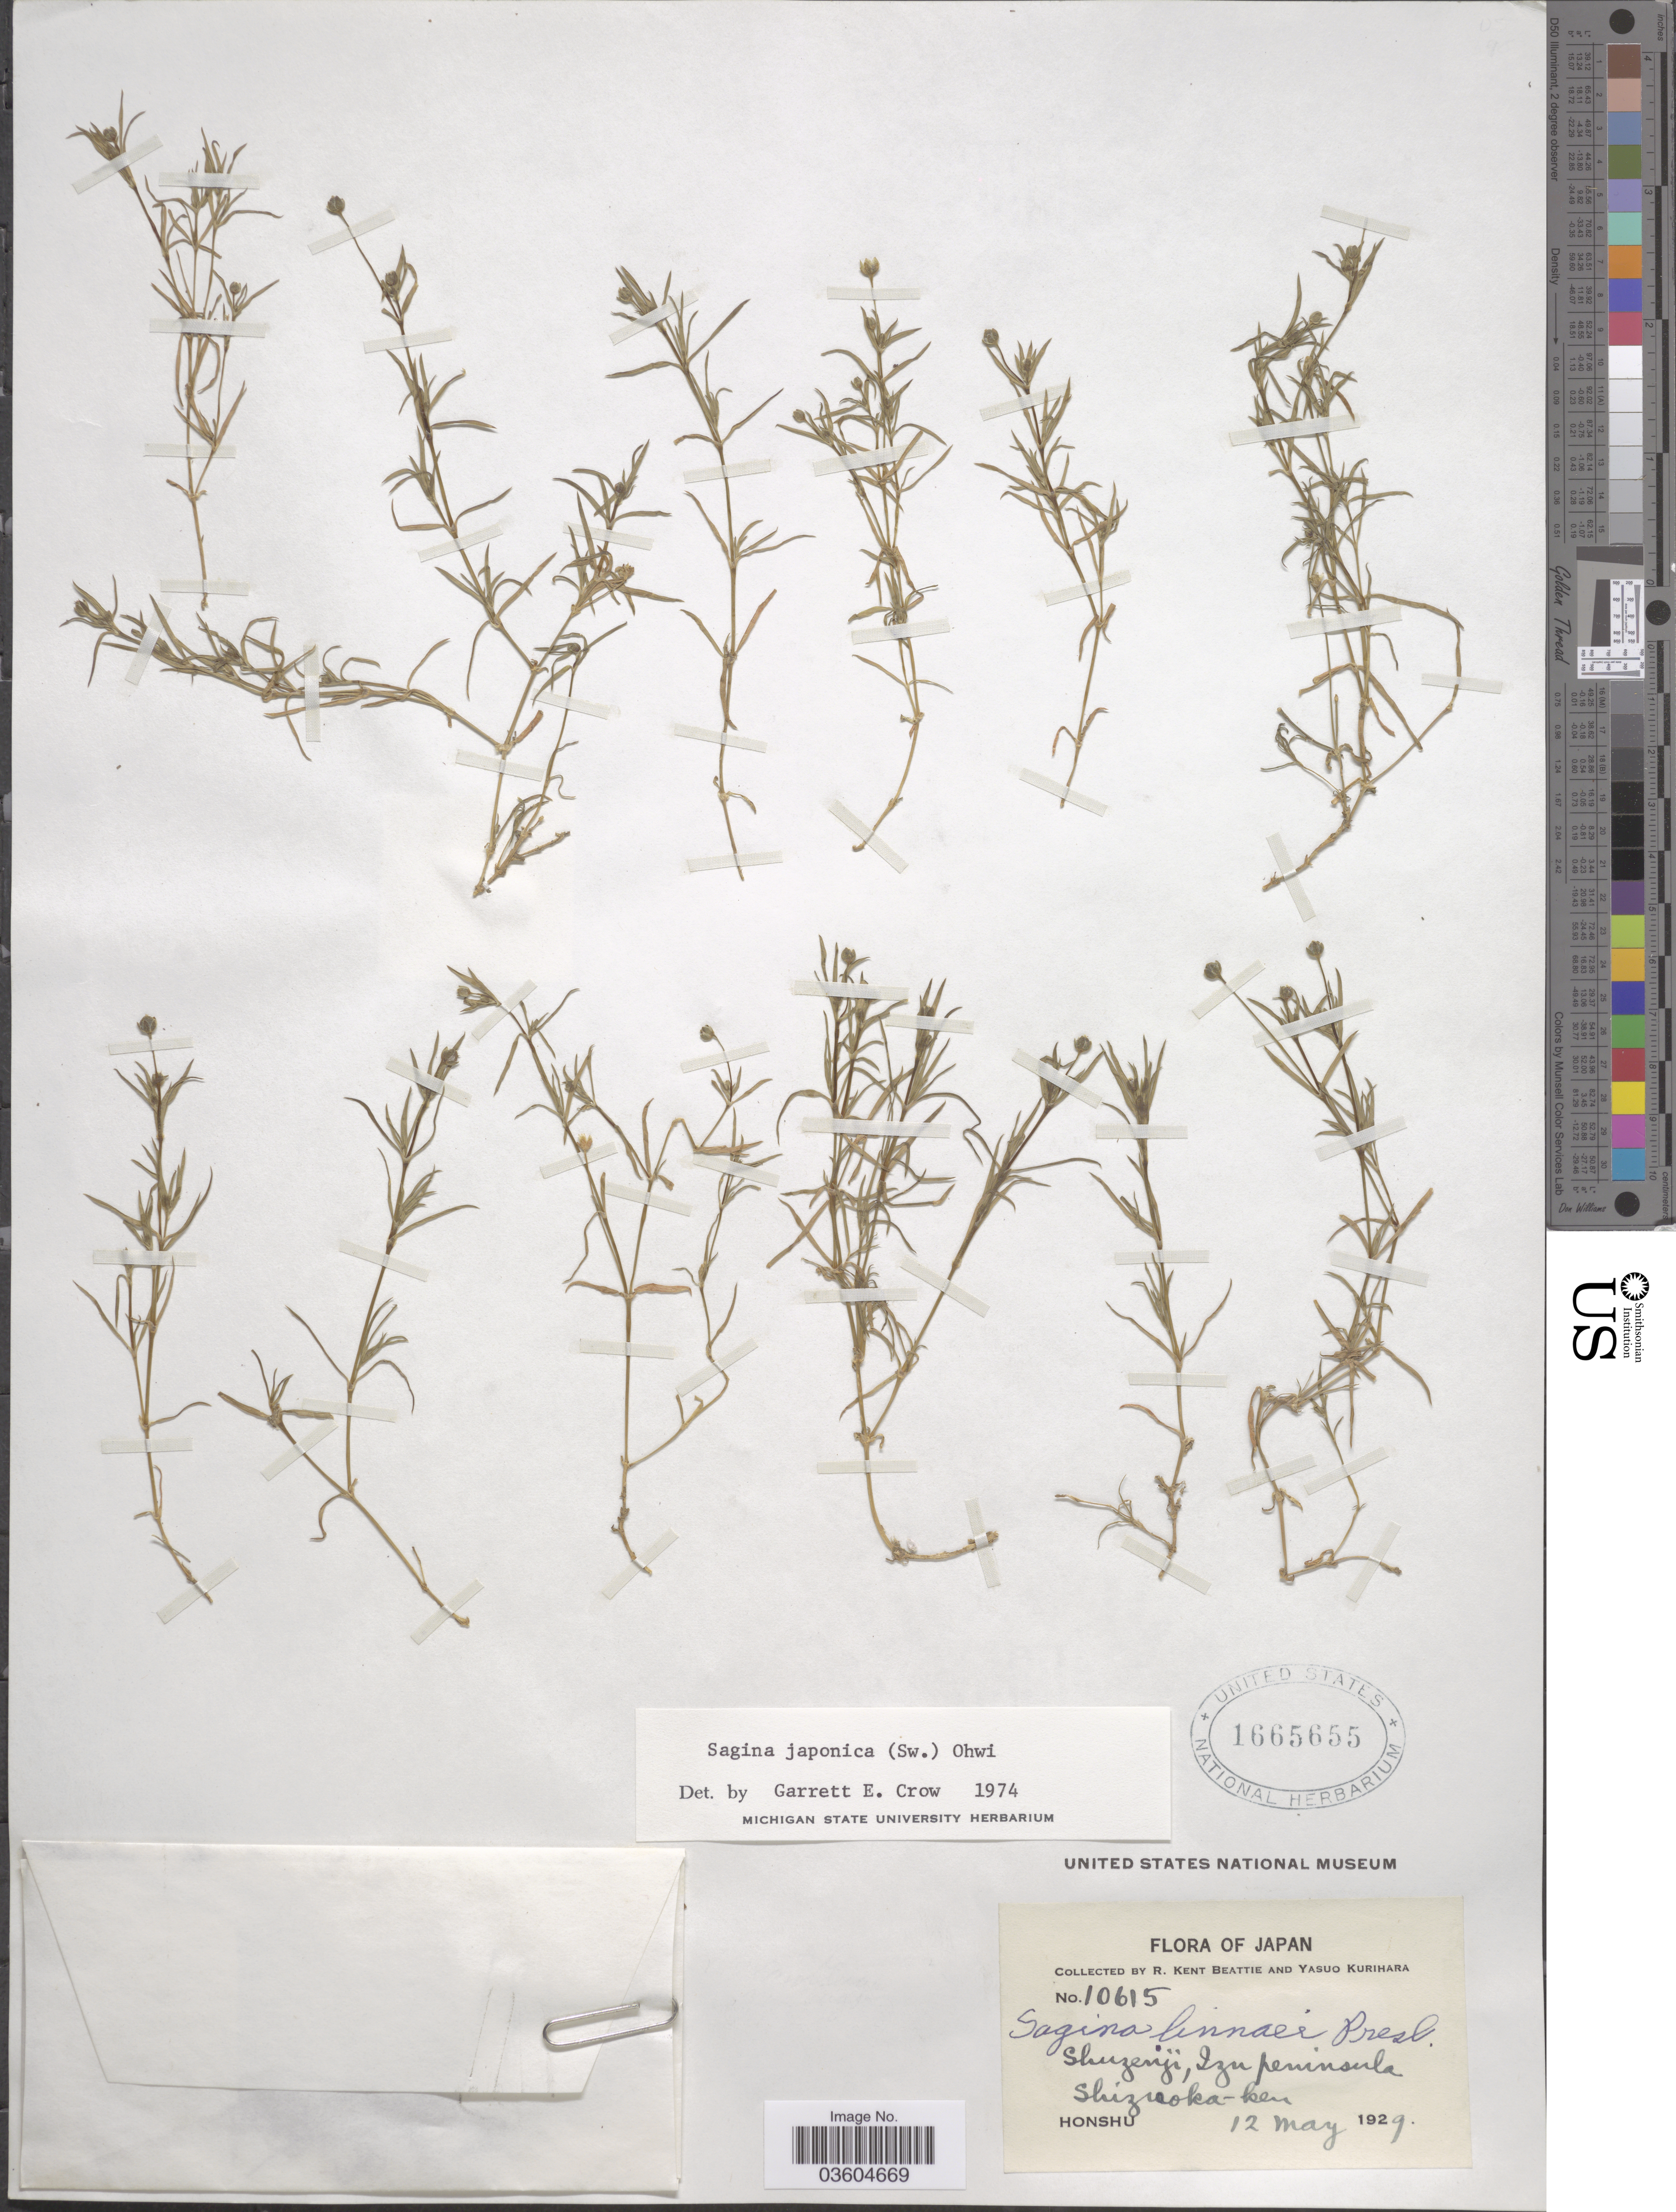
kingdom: Plantae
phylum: Tracheophyta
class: Magnoliopsida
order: Caryophyllales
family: Caryophyllaceae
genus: Sagina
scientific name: Sagina japonica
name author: (Sw.) Ohwi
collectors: R. K. Beattie & Y. Kurihara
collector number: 10615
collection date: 1929-05-12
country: Japan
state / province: Sizuoka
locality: Shuzenji, Izu peninsula Shizuoka-ken. Honshu.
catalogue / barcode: US 1665655